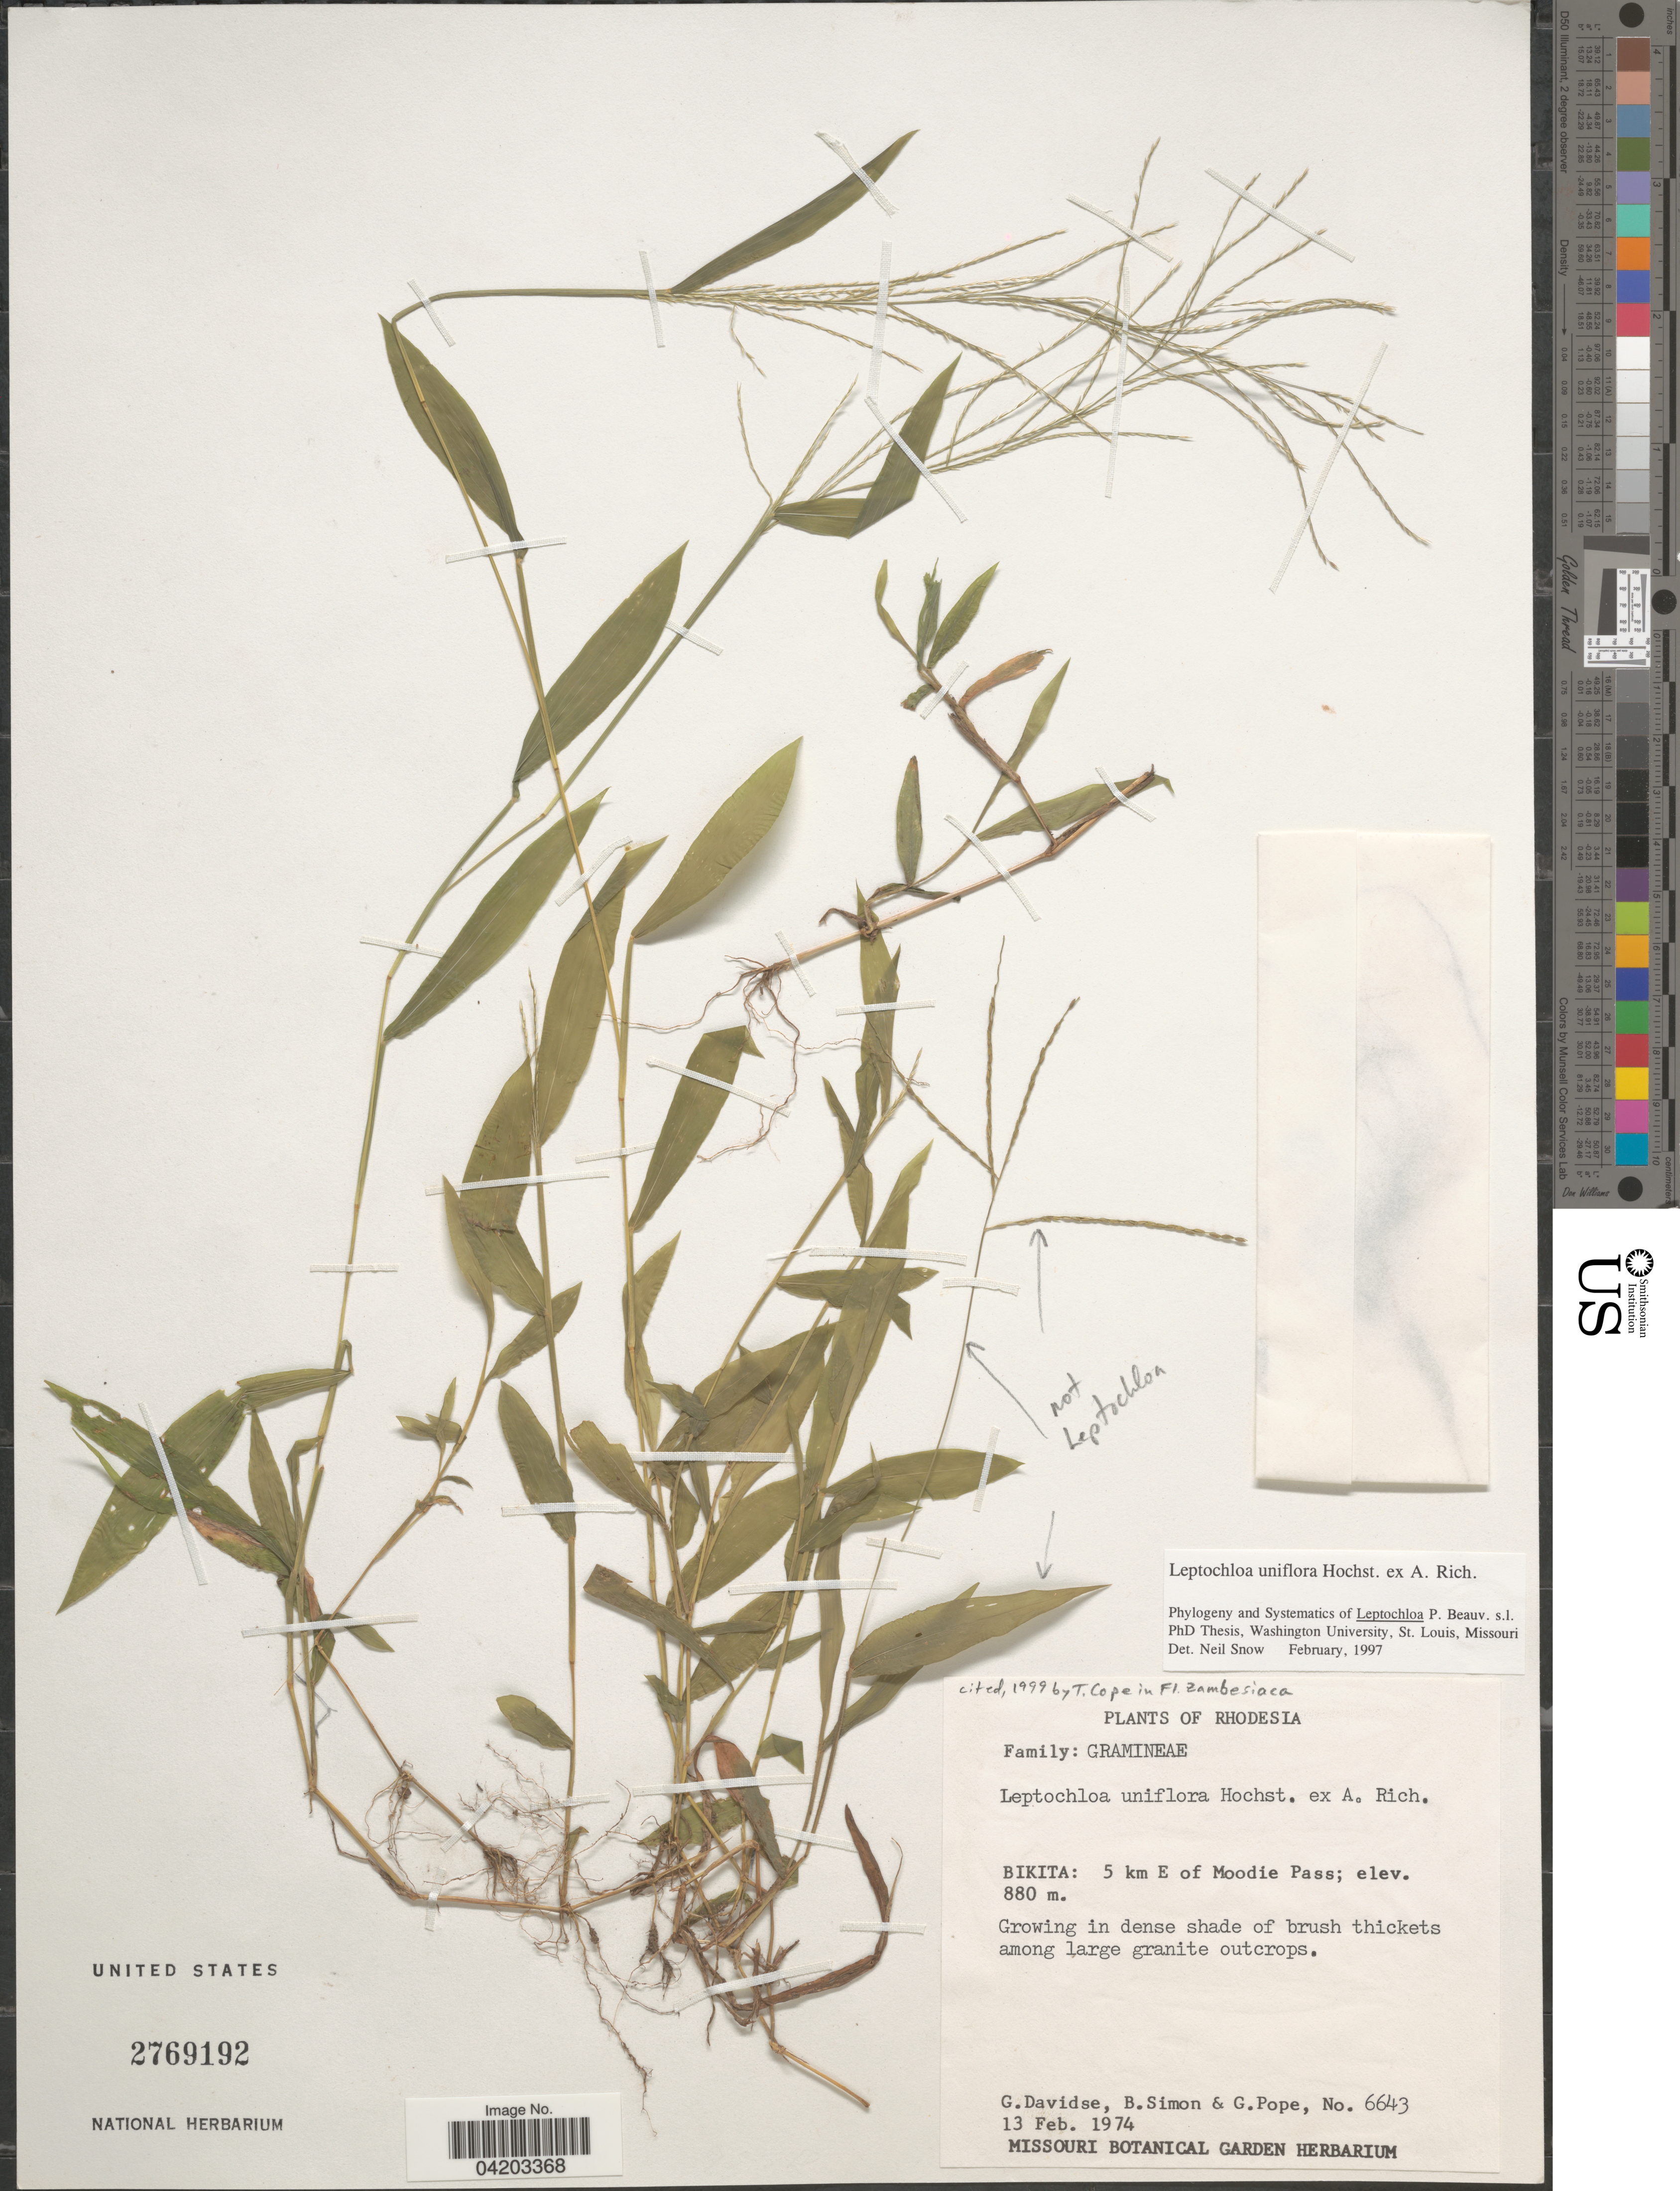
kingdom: Plantae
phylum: Tracheophyta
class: Liliopsida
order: Poales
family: Poaceae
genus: Trigonochloa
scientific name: Trigonochloa uniflora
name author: (Hochst. ex A. Rich.) P.M. Peterson & N. Snow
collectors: G. Davidse, B. Simon & G. Pope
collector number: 6643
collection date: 1974-02-13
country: Zimbabwe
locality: Rhodesia. Bikita: 5 km E of Moodie Pass.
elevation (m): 880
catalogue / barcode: US 2769192